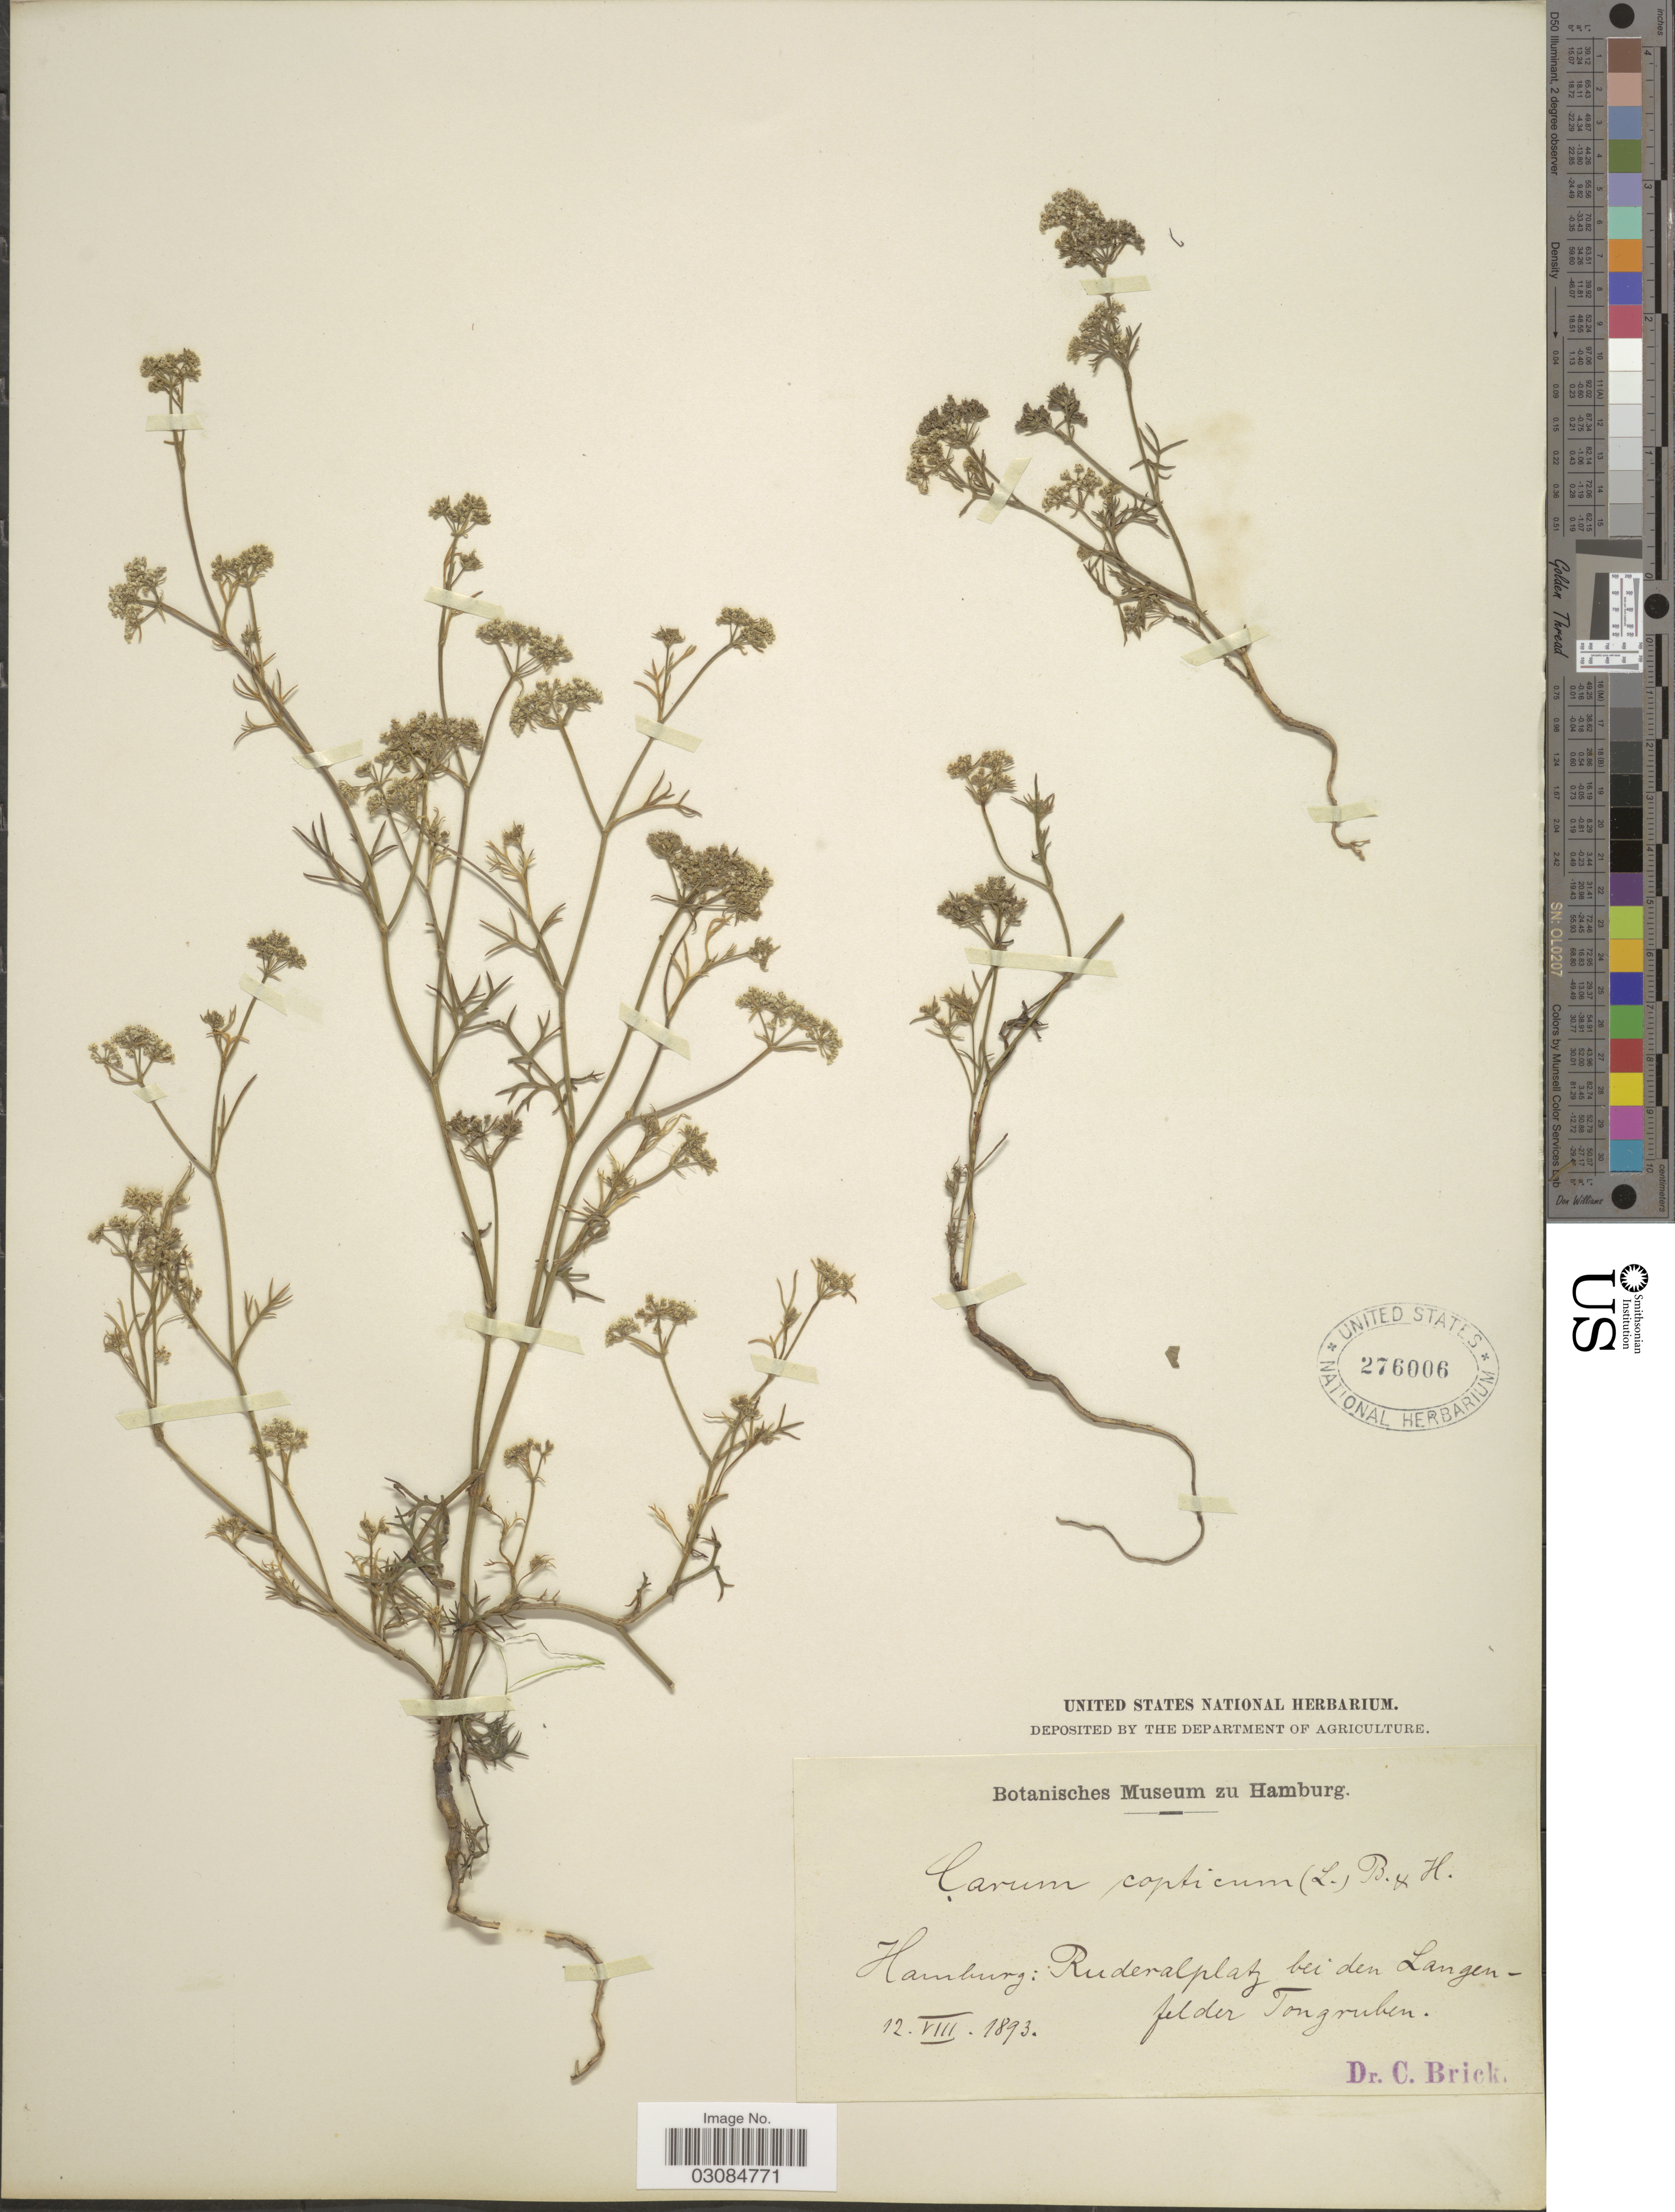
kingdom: Plantae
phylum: Tracheophyta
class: Magnoliopsida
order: Apiales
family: Apiaceae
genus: Trachyspermum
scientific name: Trachyspermum ammi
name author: (L.) Sprague ex Turrill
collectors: C. Brick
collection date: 1893-08-12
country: Germany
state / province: Hamburg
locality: Ruderalplatz bei den Langenfelder Tongruben.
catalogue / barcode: US 276006